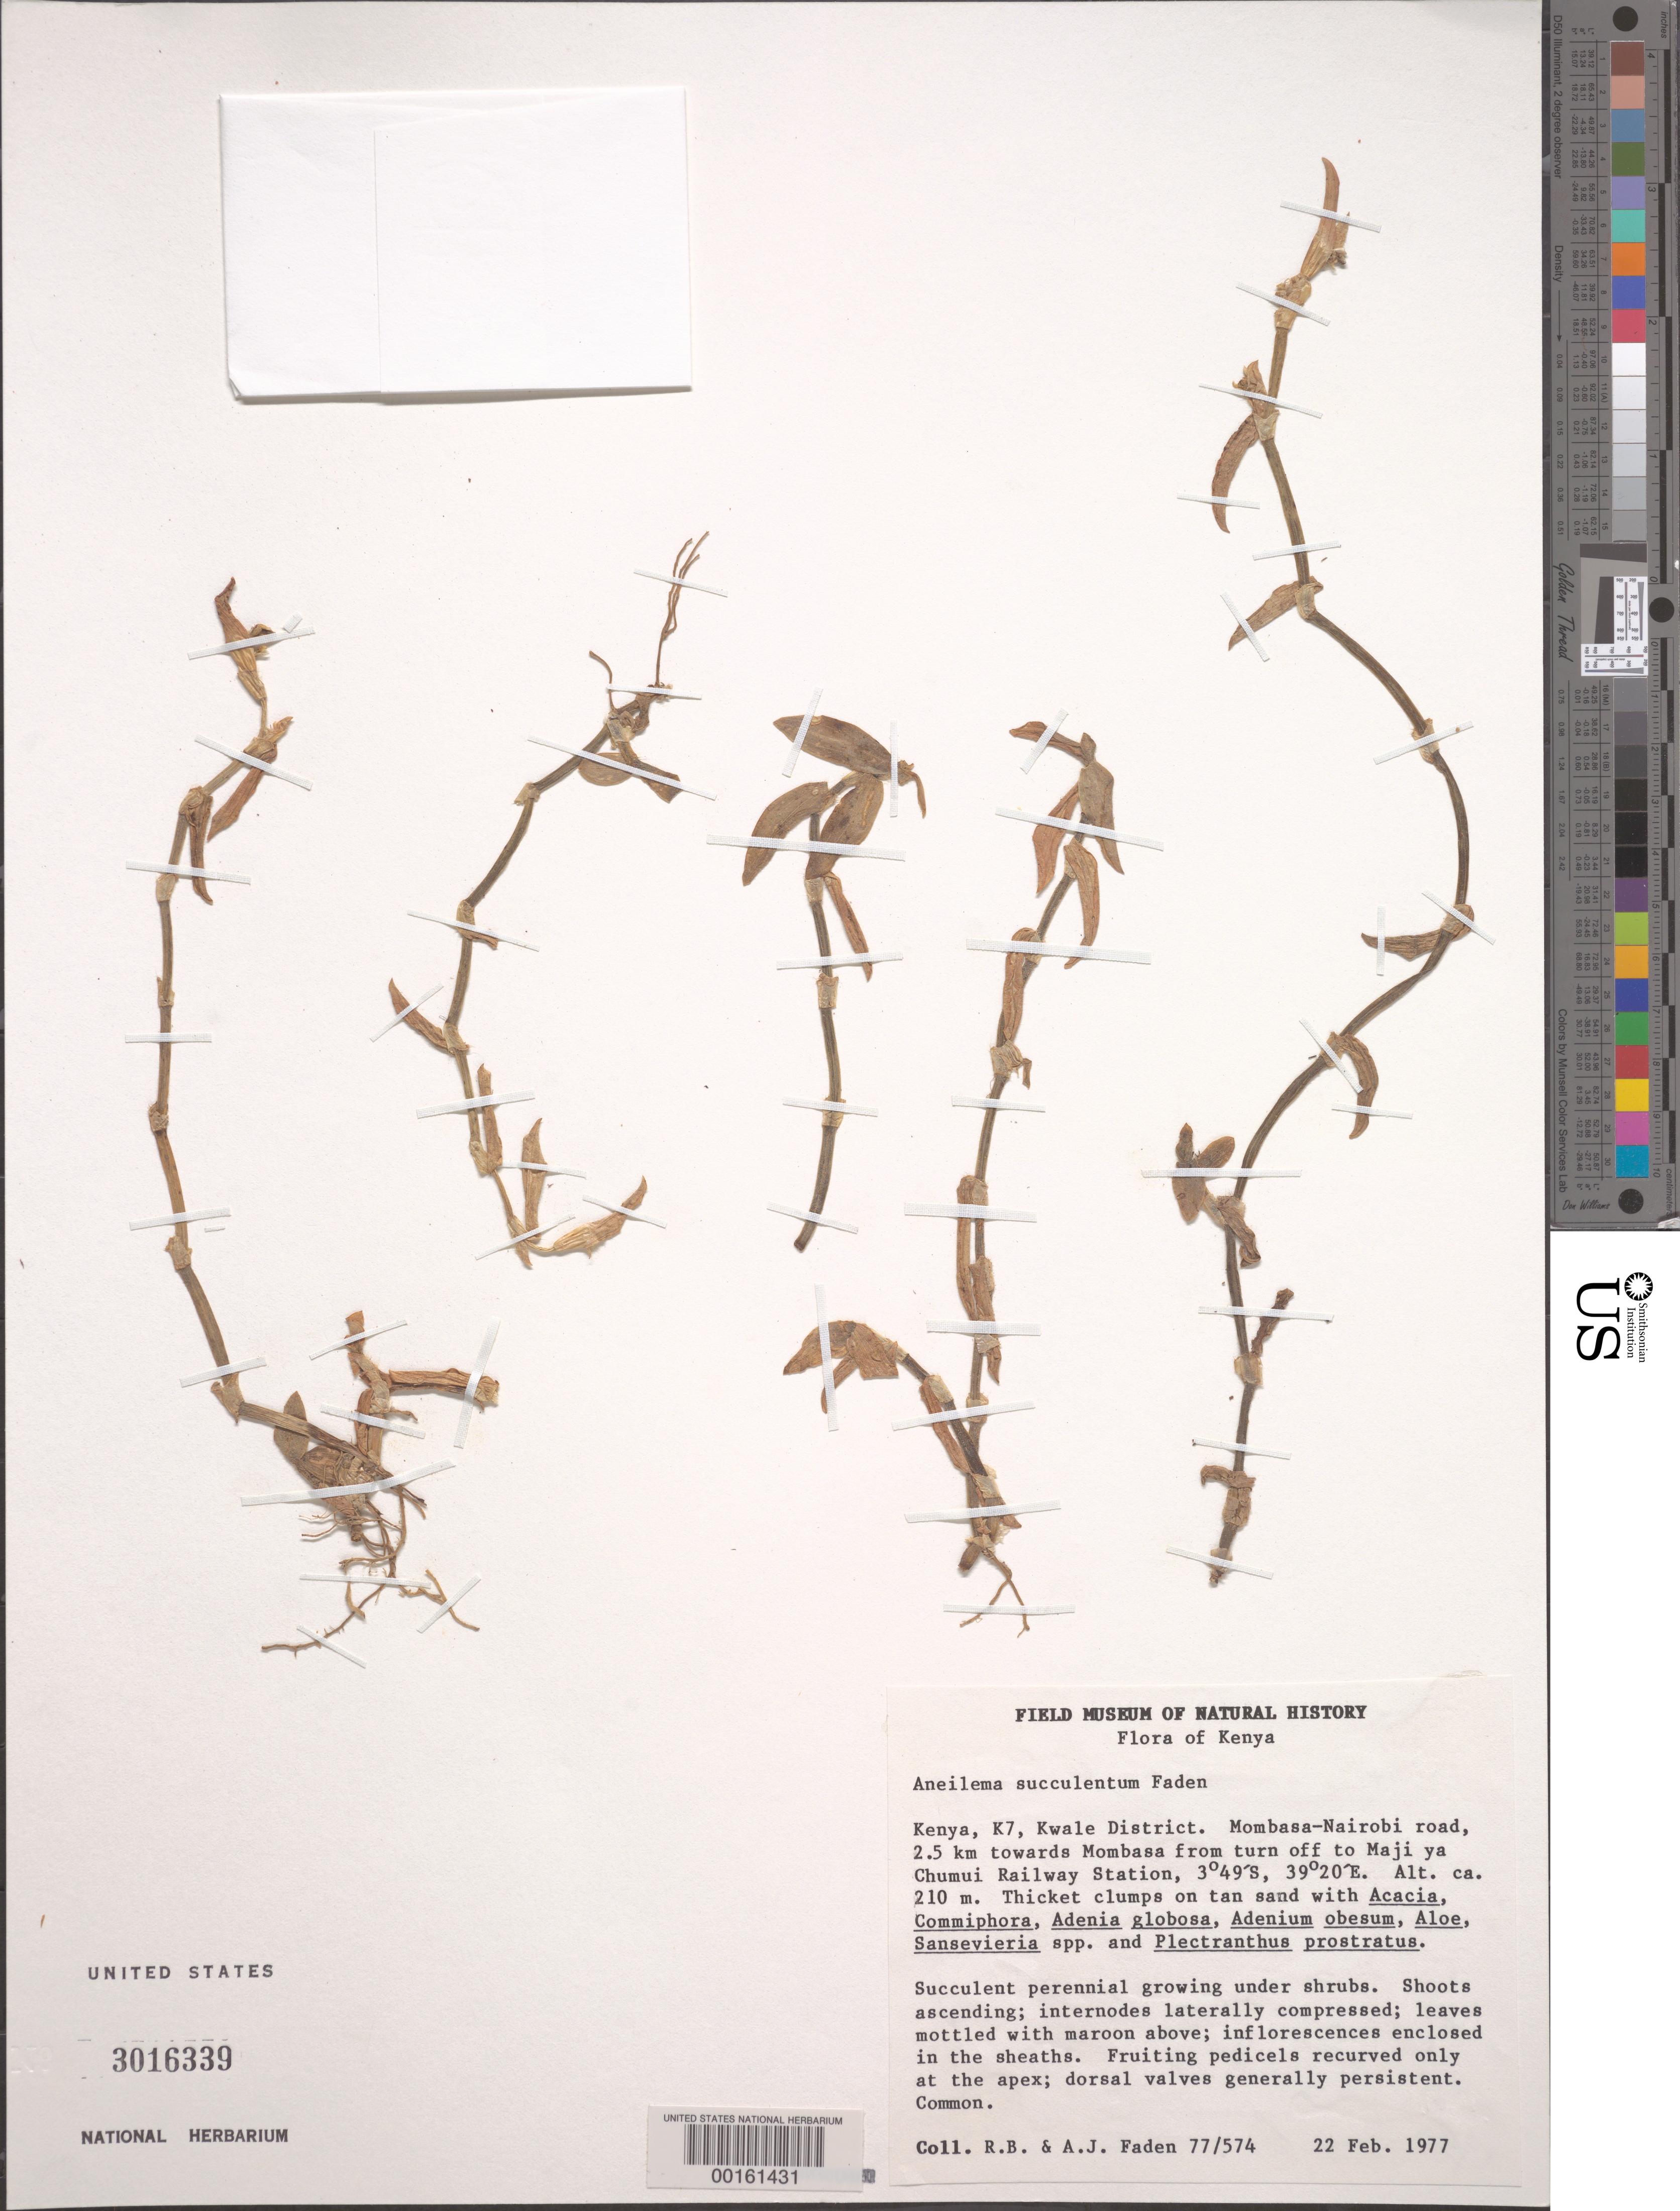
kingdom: Plantae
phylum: Tracheophyta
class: Liliopsida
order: Commelinales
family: Commelinaceae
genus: Aneilema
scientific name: Aneilema succulentum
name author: Faden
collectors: R. B. Faden & A. J. Faden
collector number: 77/574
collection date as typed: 22 Feb 1977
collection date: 1977-02-22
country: Kenya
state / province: Kwale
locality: Towards mombasa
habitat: Thickets on sand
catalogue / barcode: US 3016339